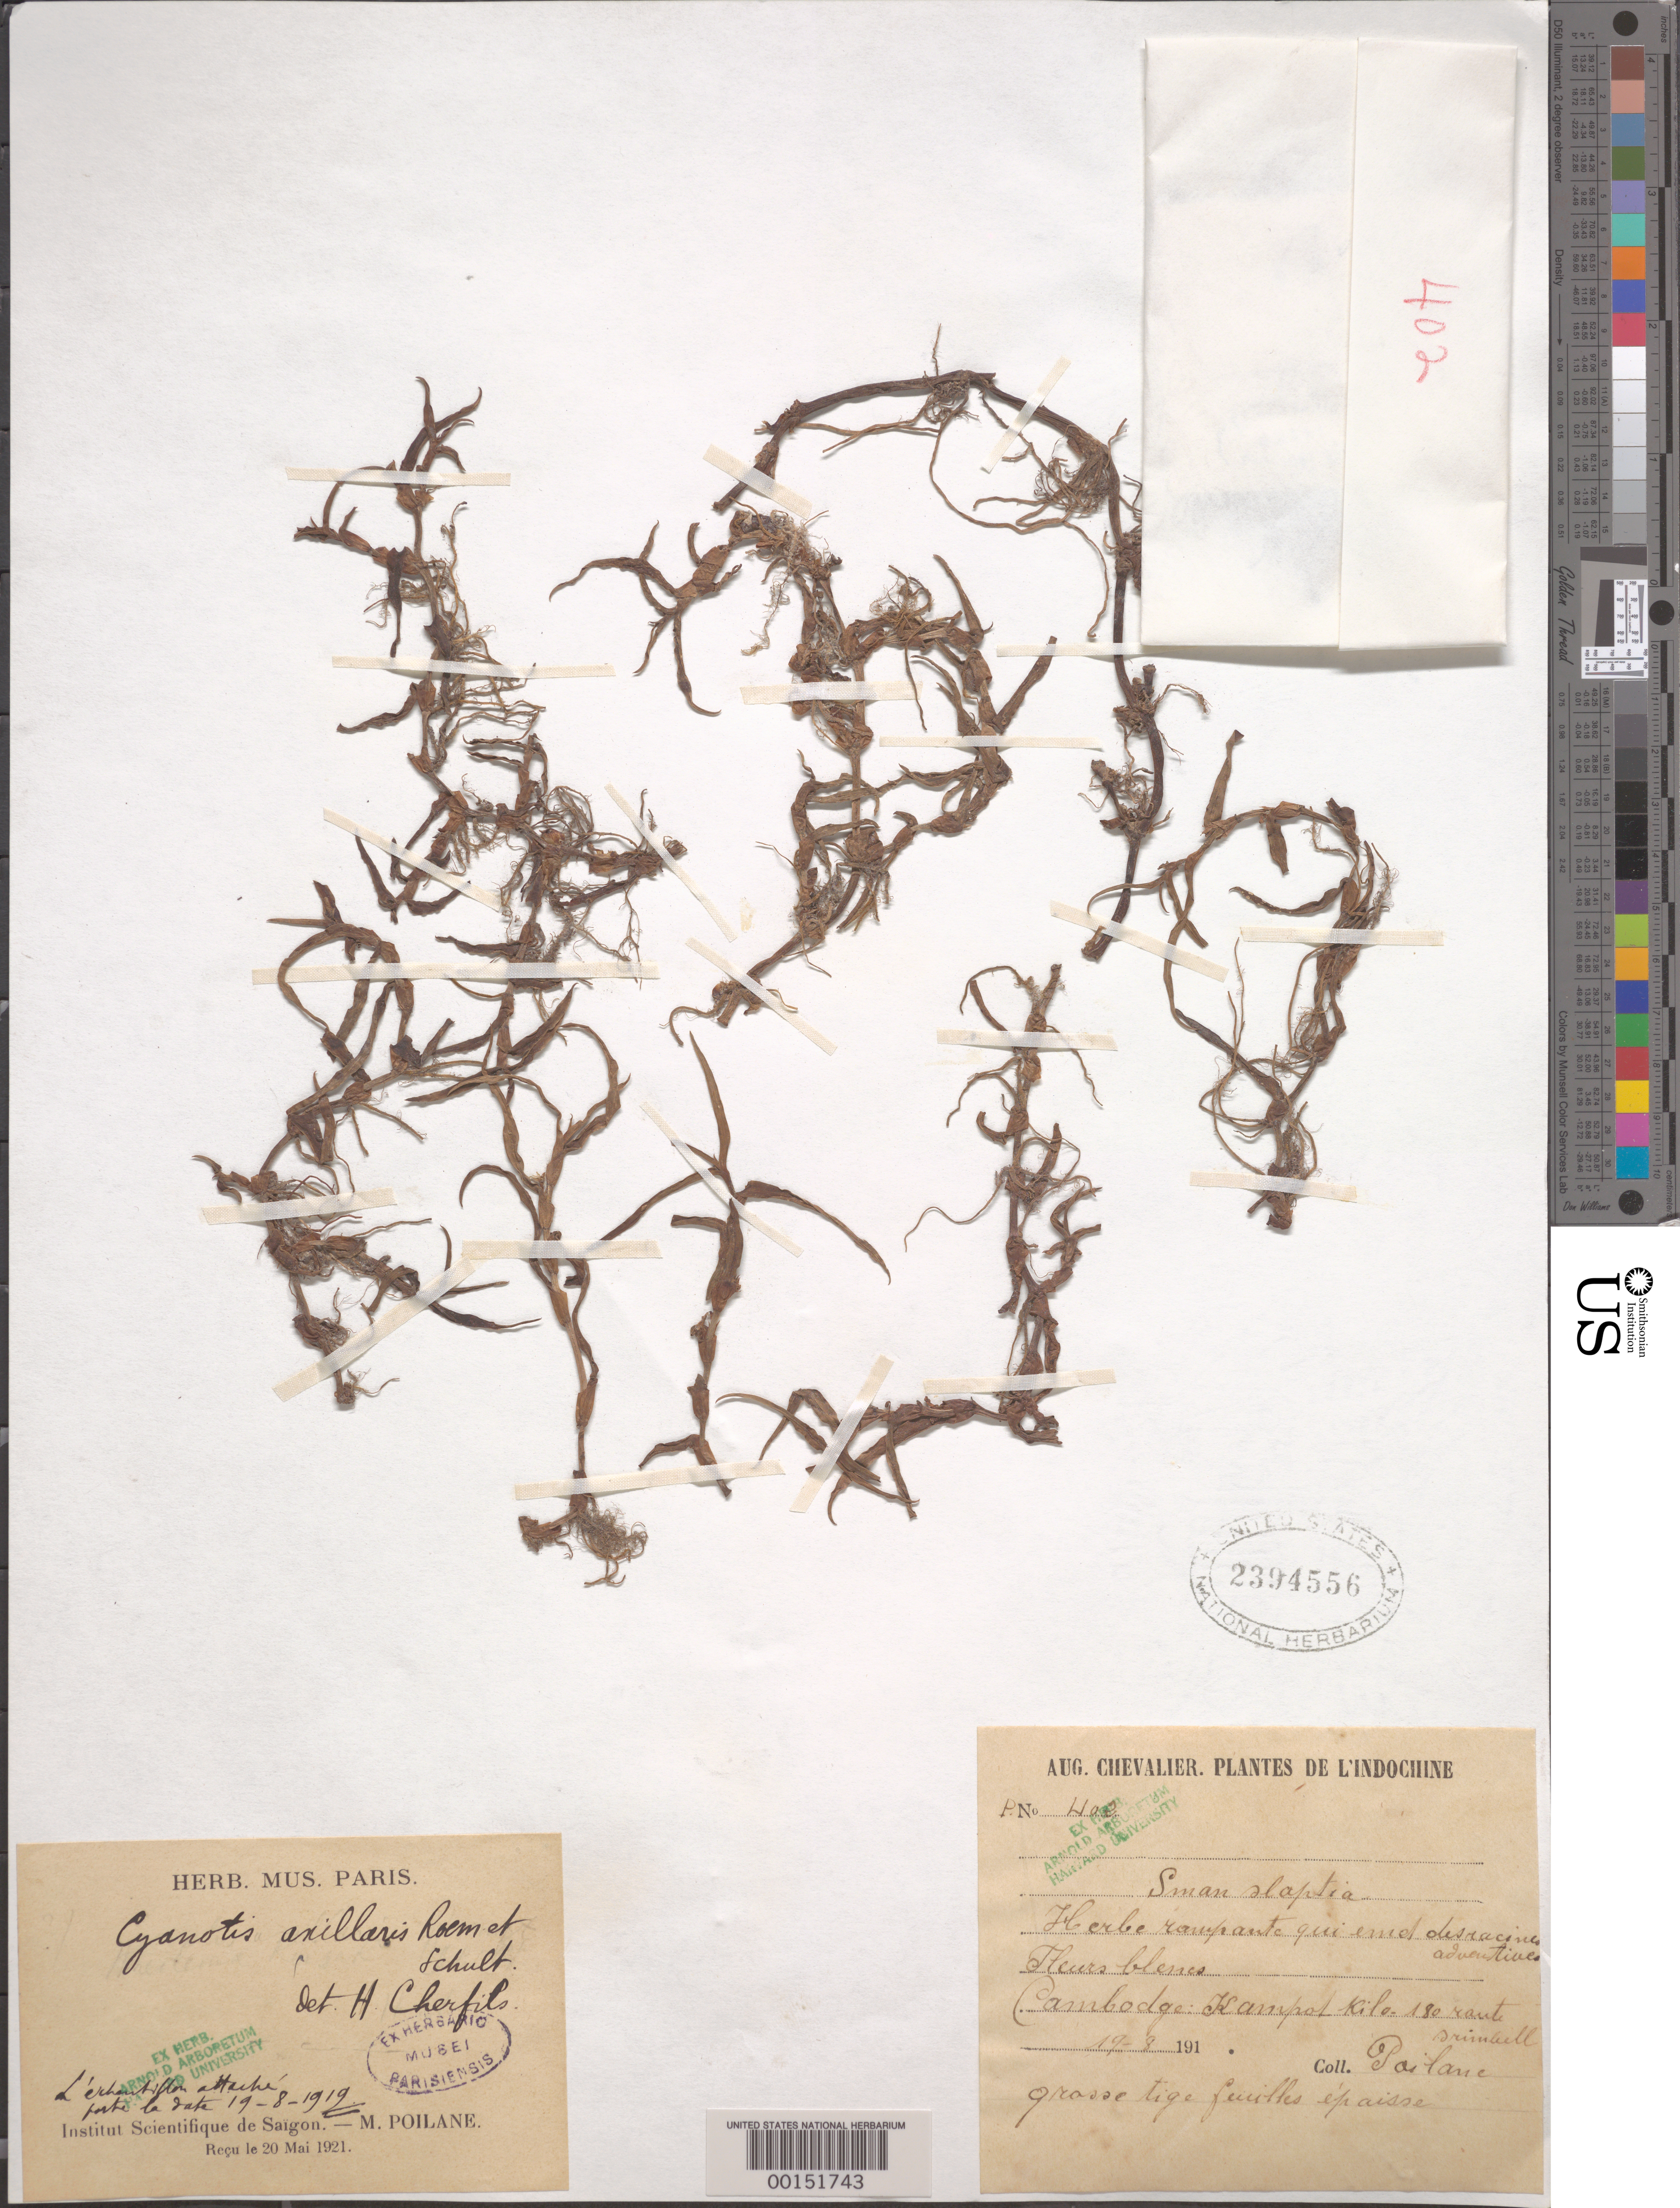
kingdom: Plantae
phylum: Tracheophyta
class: Liliopsida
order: Commelinales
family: Commelinaceae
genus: Cyanotis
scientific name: Cyanotis axillaris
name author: (L.) D. Don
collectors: M. Poilane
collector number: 402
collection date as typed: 19 Aug 1919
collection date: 1919-08-19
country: Vietnam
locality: Kampol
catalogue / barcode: US 2394556